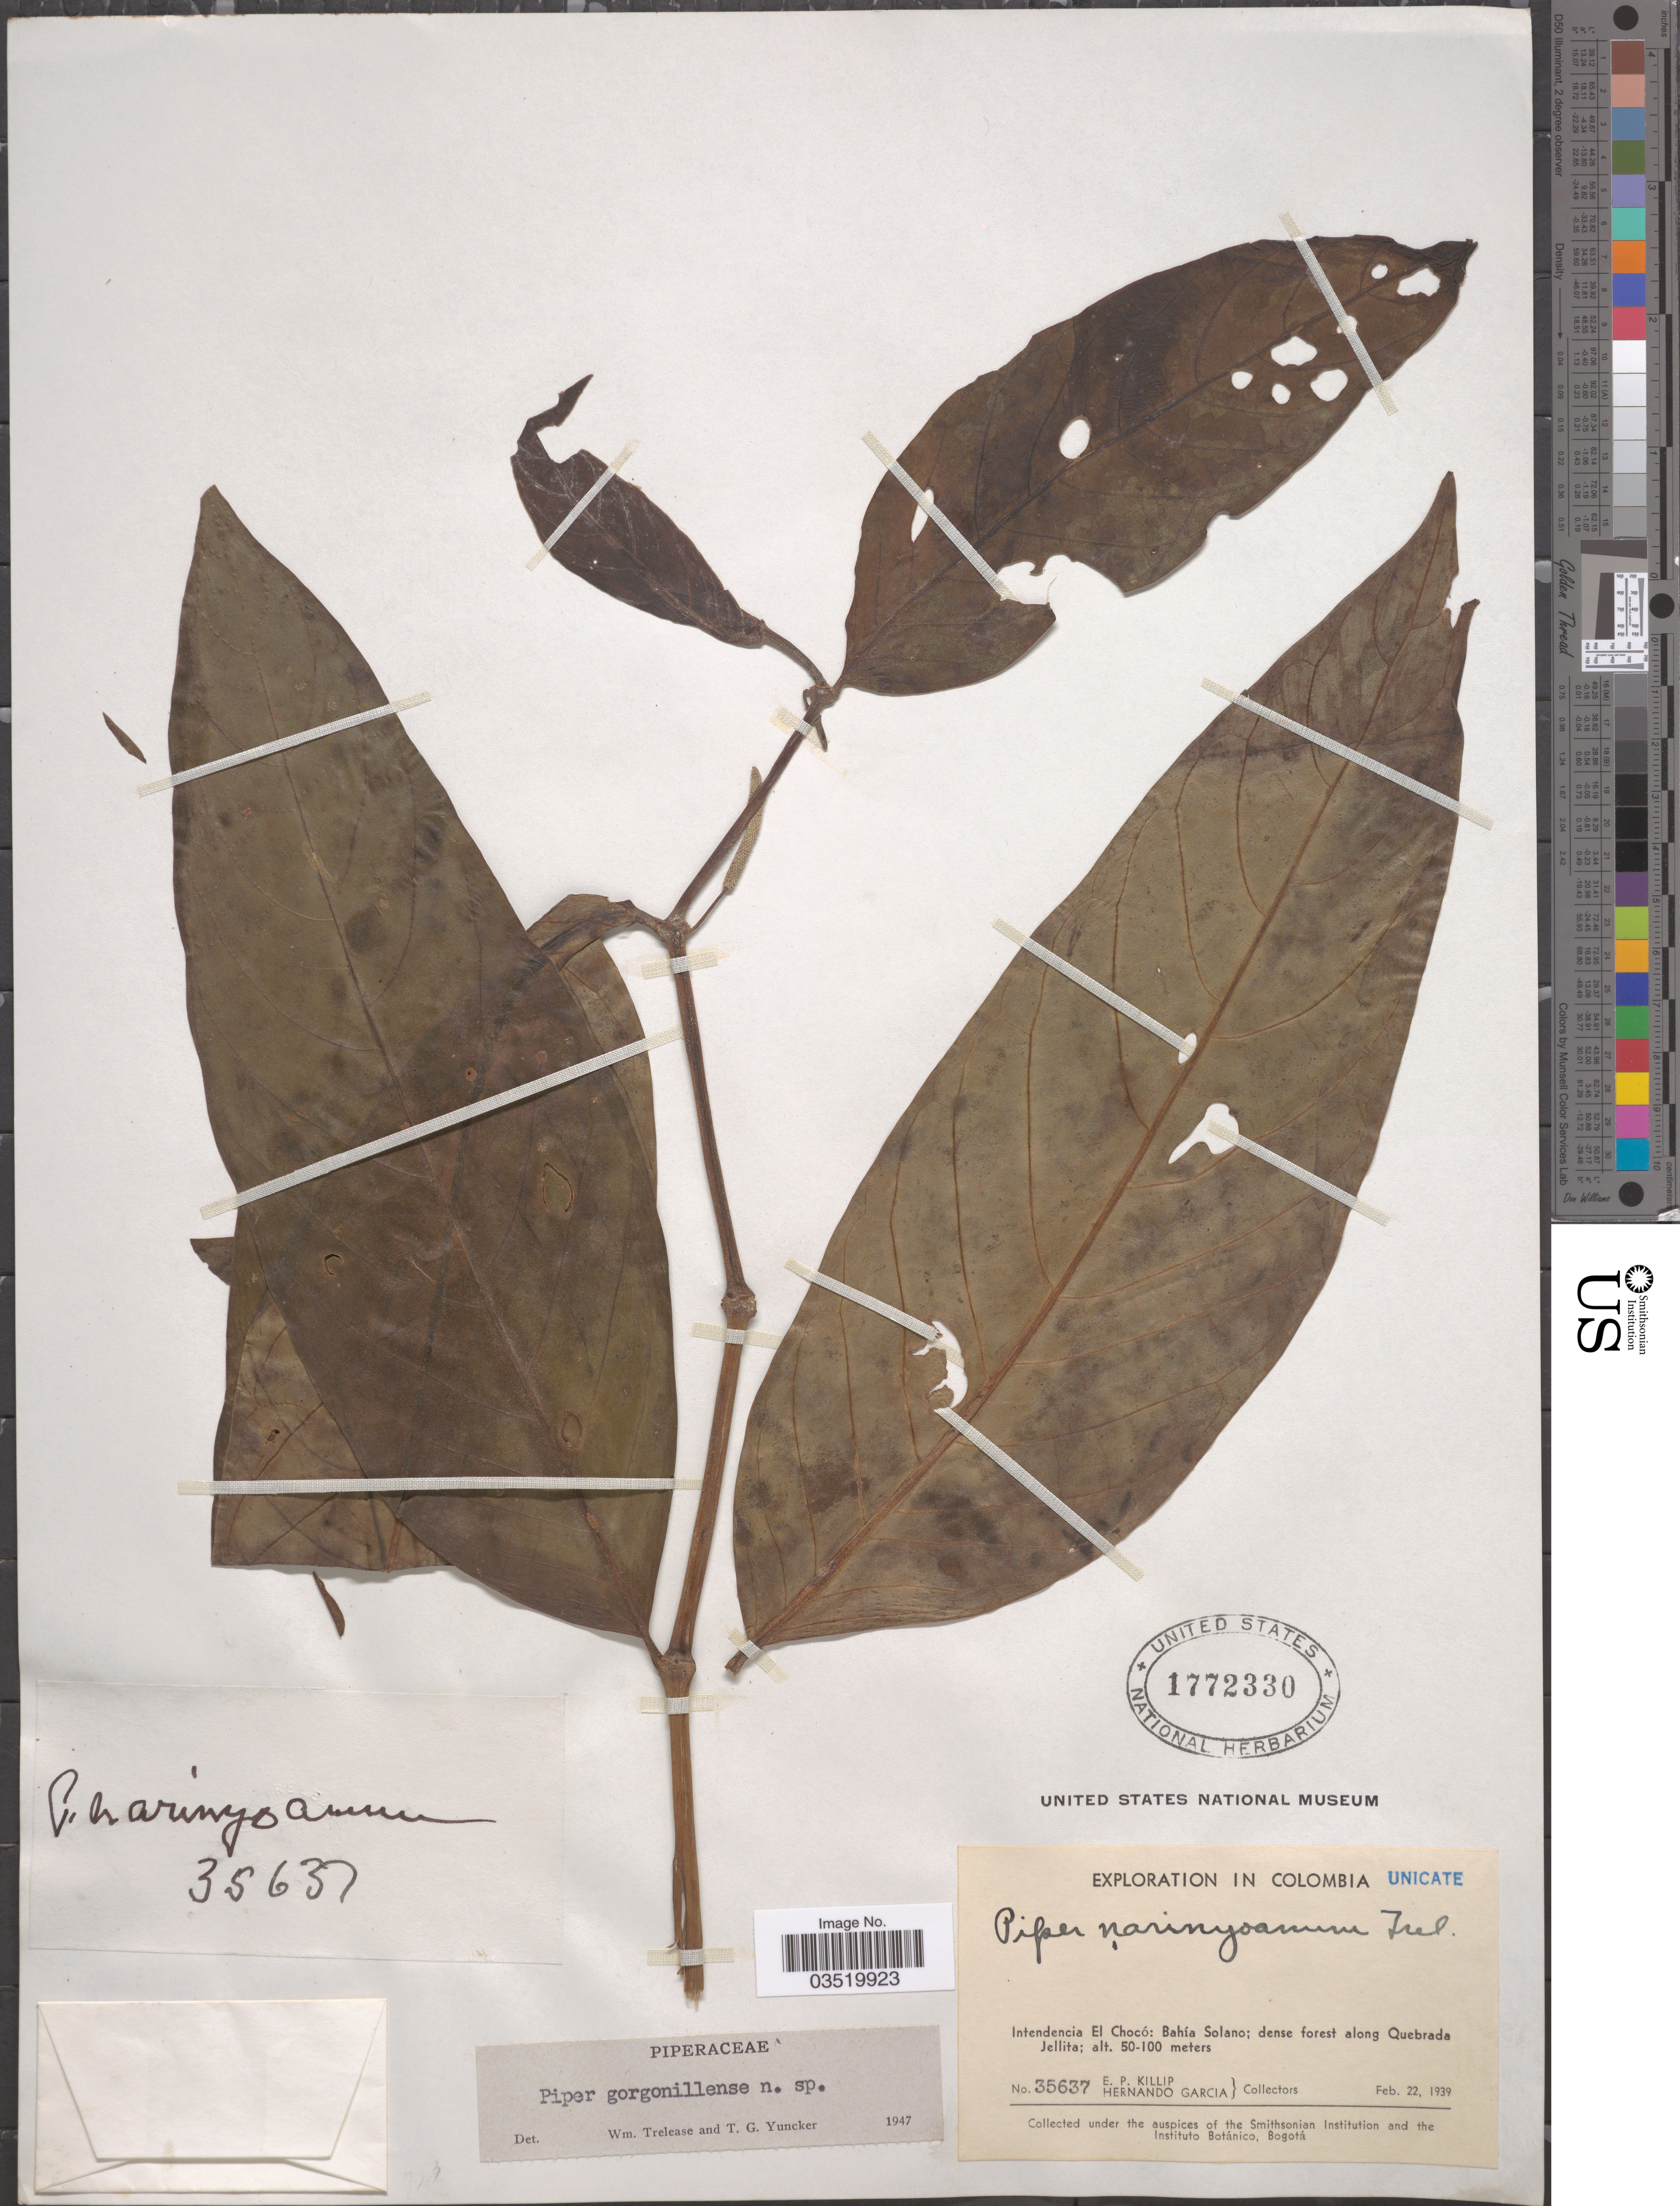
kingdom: Plantae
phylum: Tracheophyta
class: Magnoliopsida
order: Piperales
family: Piperaceae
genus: Piper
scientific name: Piper gorgonillense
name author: Trel. & Yunck.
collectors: E. P. Killip & H. Garcia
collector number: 35637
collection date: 1939-02-22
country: Colombia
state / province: Chocó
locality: Intendencia El Chocó: Bahía Solano; dense forest along Quebrada Jellita.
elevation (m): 50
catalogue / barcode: US 1772330